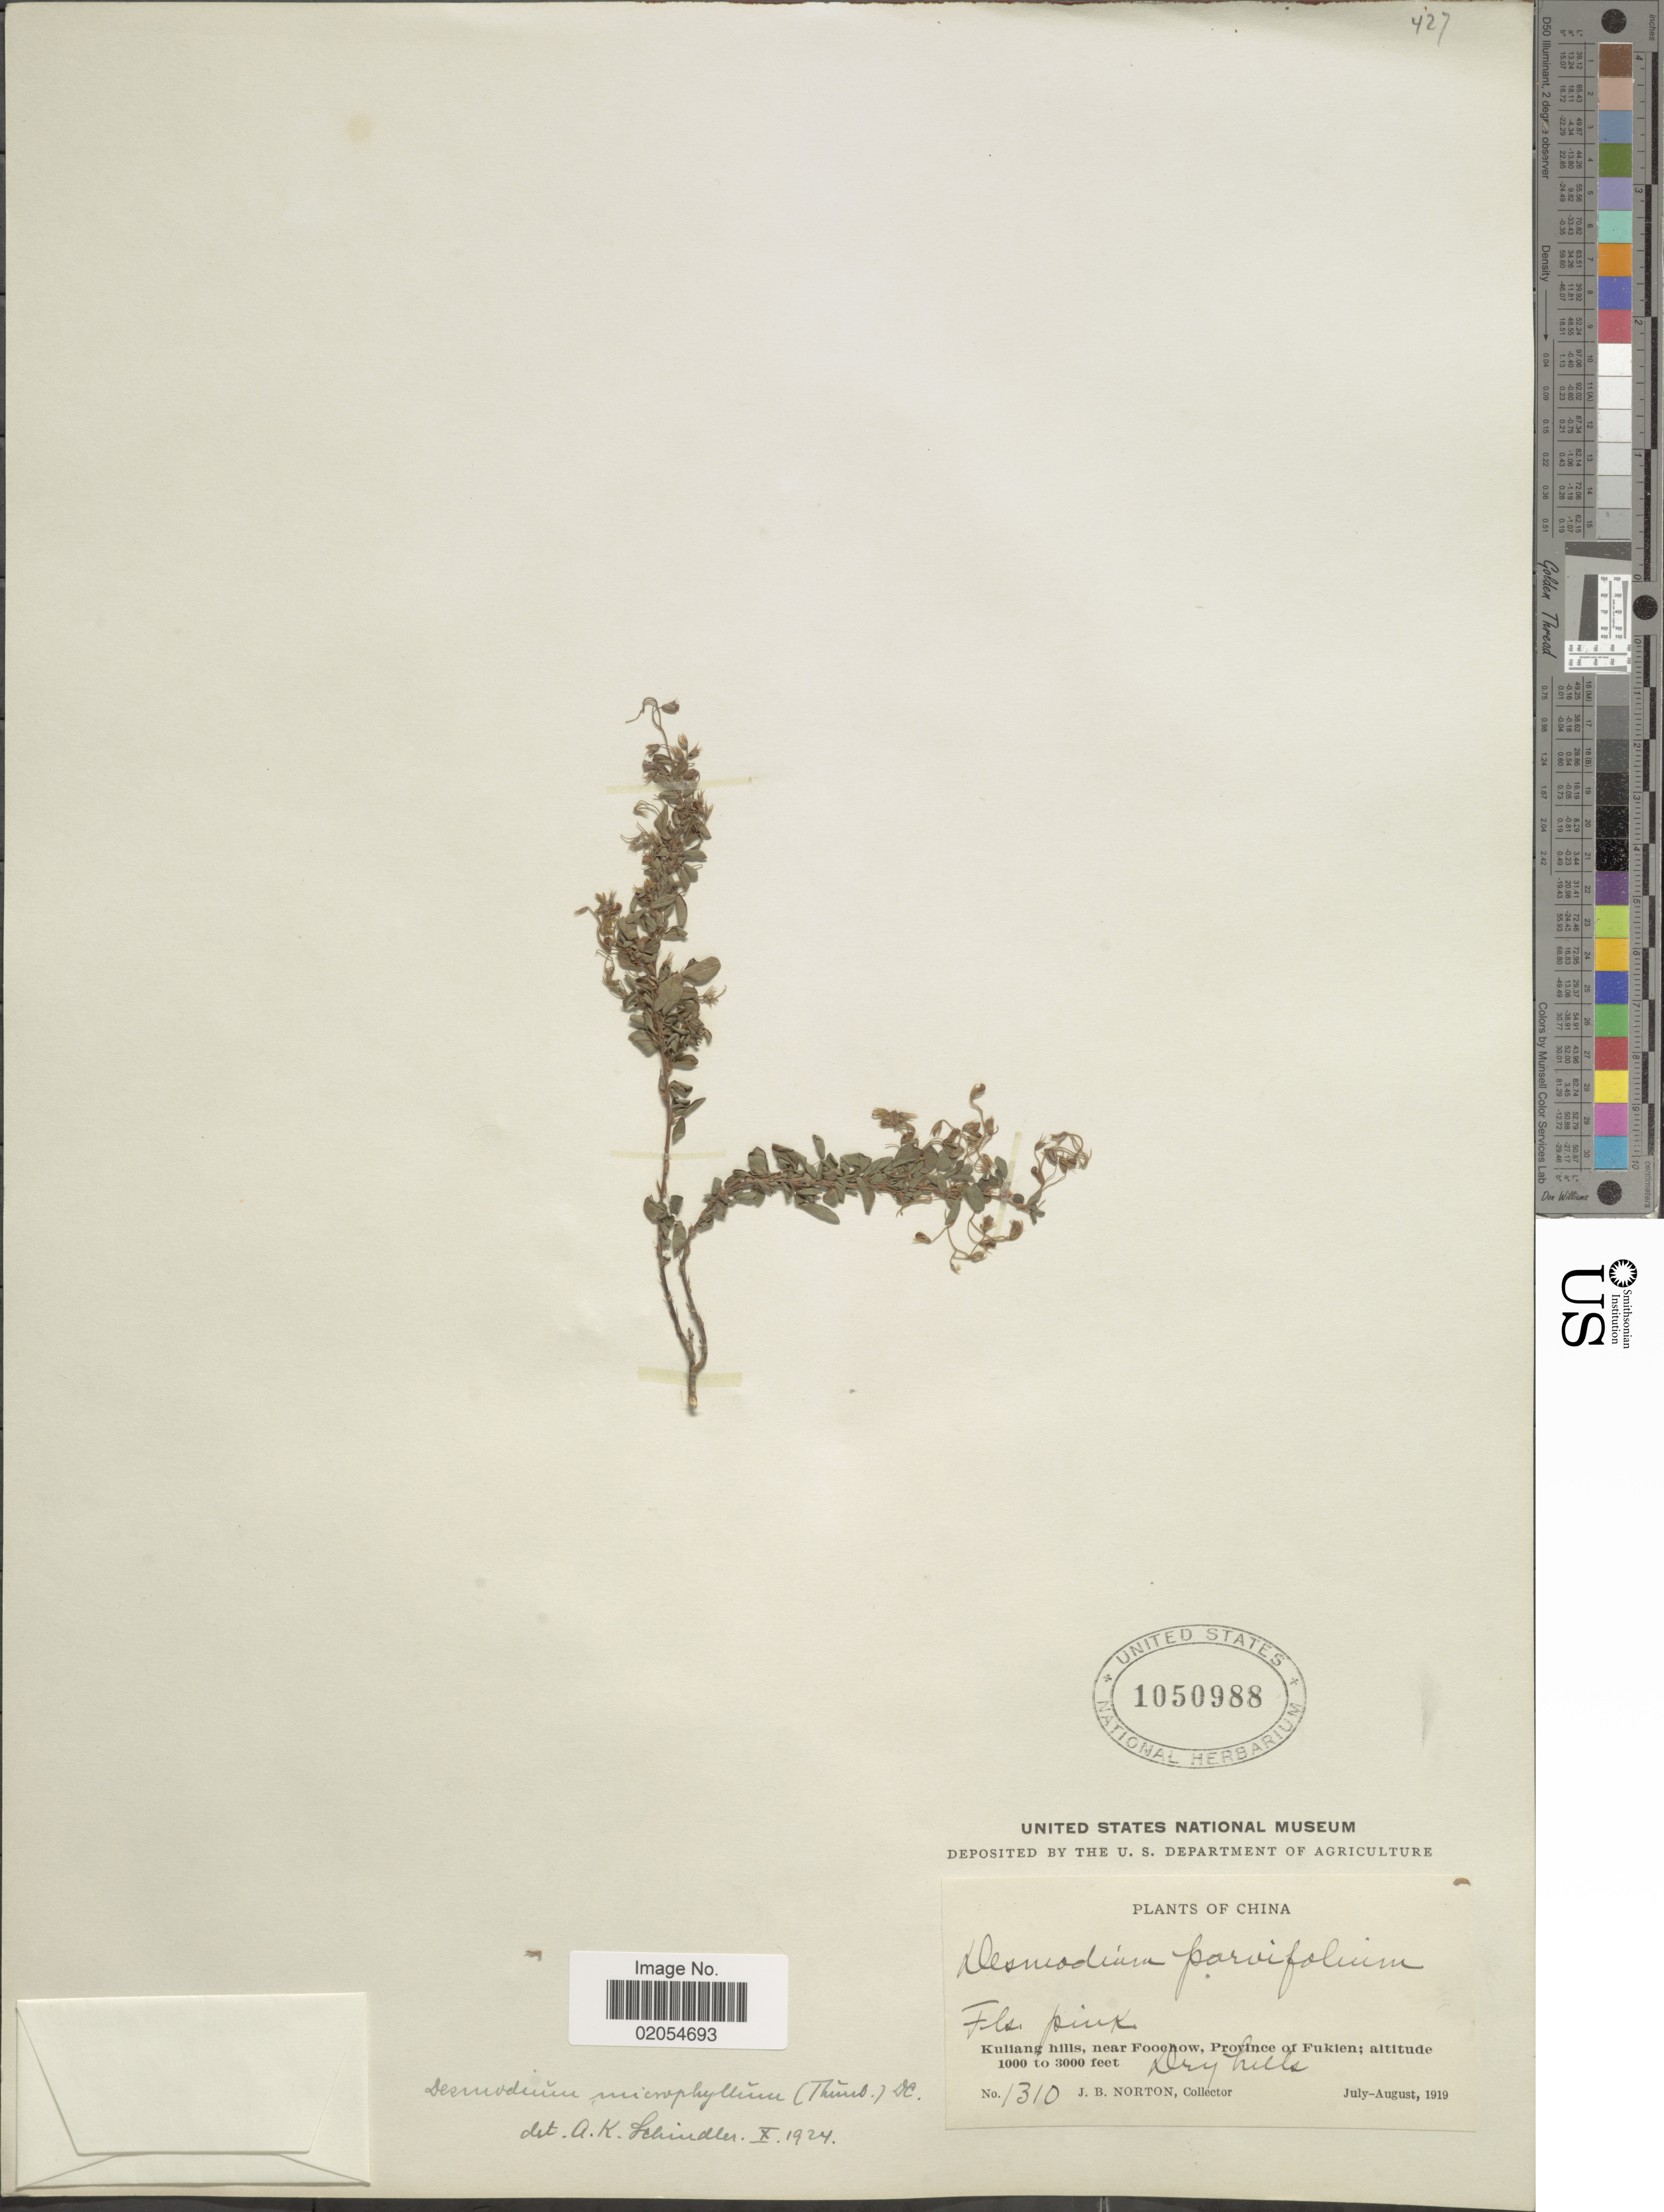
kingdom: Plantae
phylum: Tracheophyta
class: Magnoliopsida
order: Fabales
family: Fabaceae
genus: Leptodesmia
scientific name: Leptodesmia microphylla var. microphylla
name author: (Thunb.) H. Ohashi & K. Ohashi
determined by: Strong, Mark T., (BOT), Smithsonian Institution - National Museum of Natural History (UNITED STATES)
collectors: J. B. Norton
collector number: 1310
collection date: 1919-07/1919-08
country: China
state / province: Fujian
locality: Kuliang hills, near Foochow, Province of Fukien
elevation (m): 305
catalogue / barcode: US 1050988